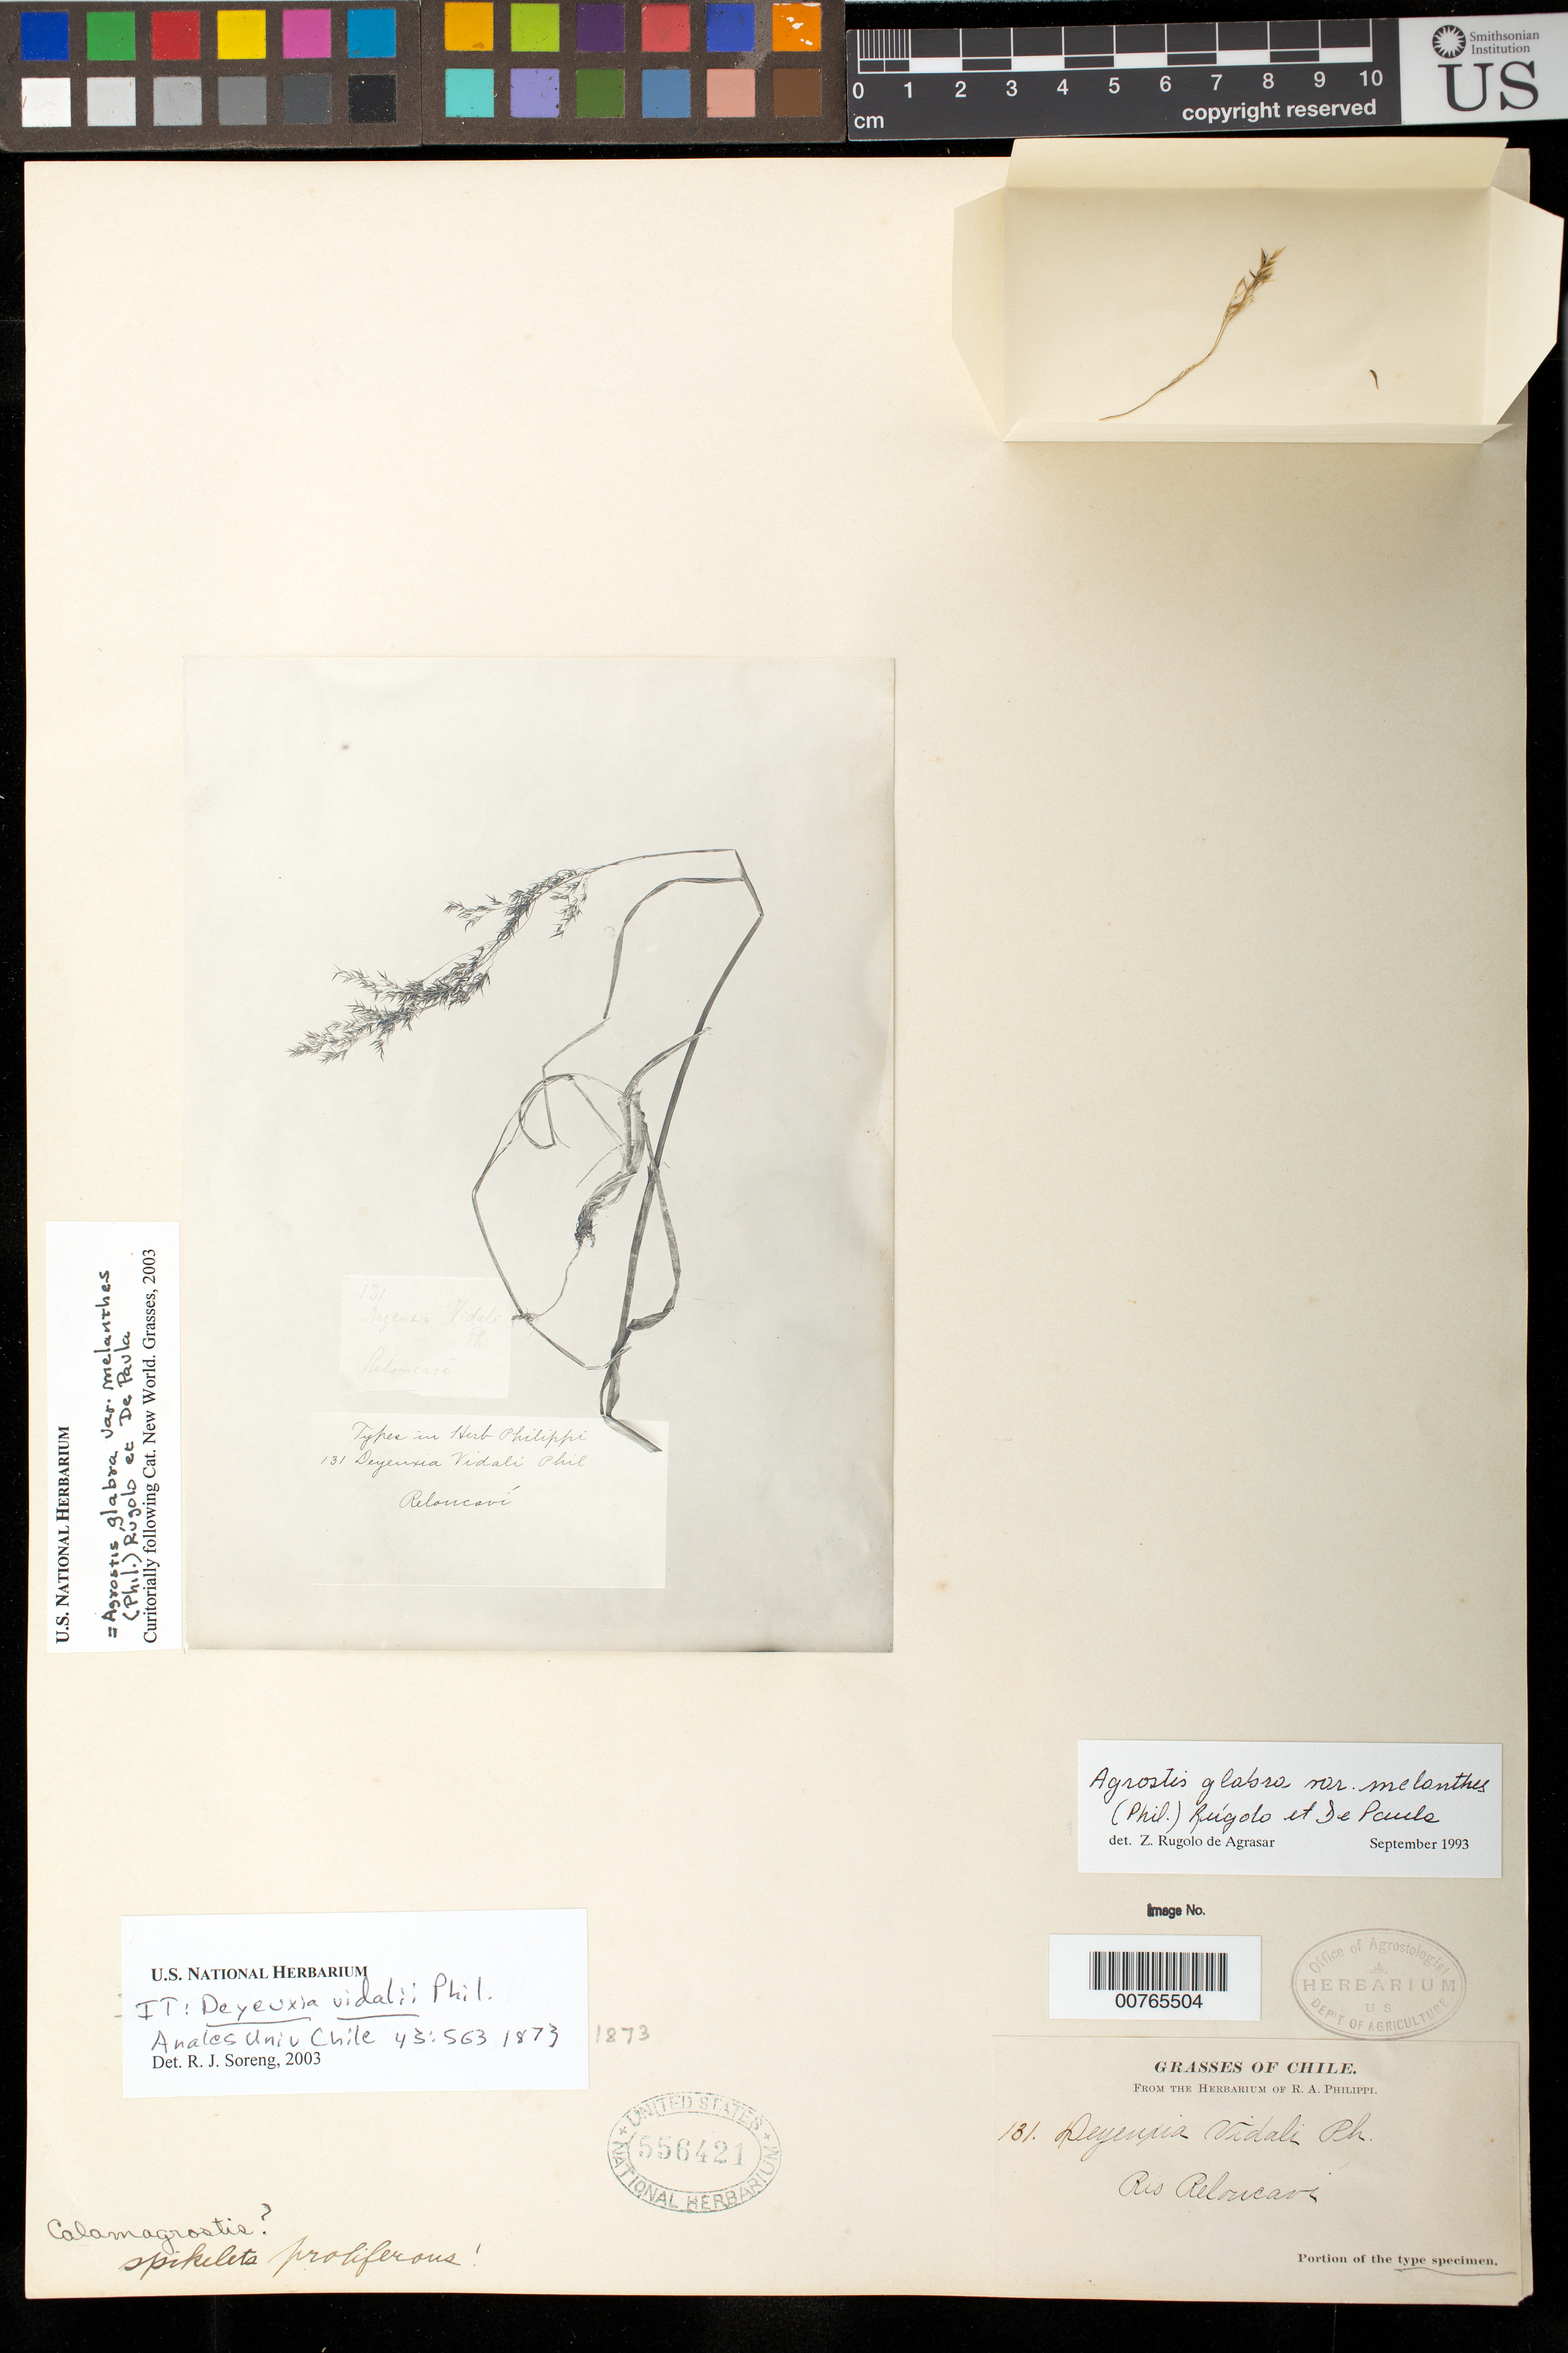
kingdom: Plantae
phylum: Tracheophyta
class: Liliopsida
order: Poales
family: Poaceae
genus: Deyeuxia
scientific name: Deyeuxia vidalii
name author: Phil.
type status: Isotype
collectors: ex herb. Philippi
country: Chile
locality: Reloncaví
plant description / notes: Photograph and fragmentary material of type specimen ex herb. R.A. Philippi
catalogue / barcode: US 556421